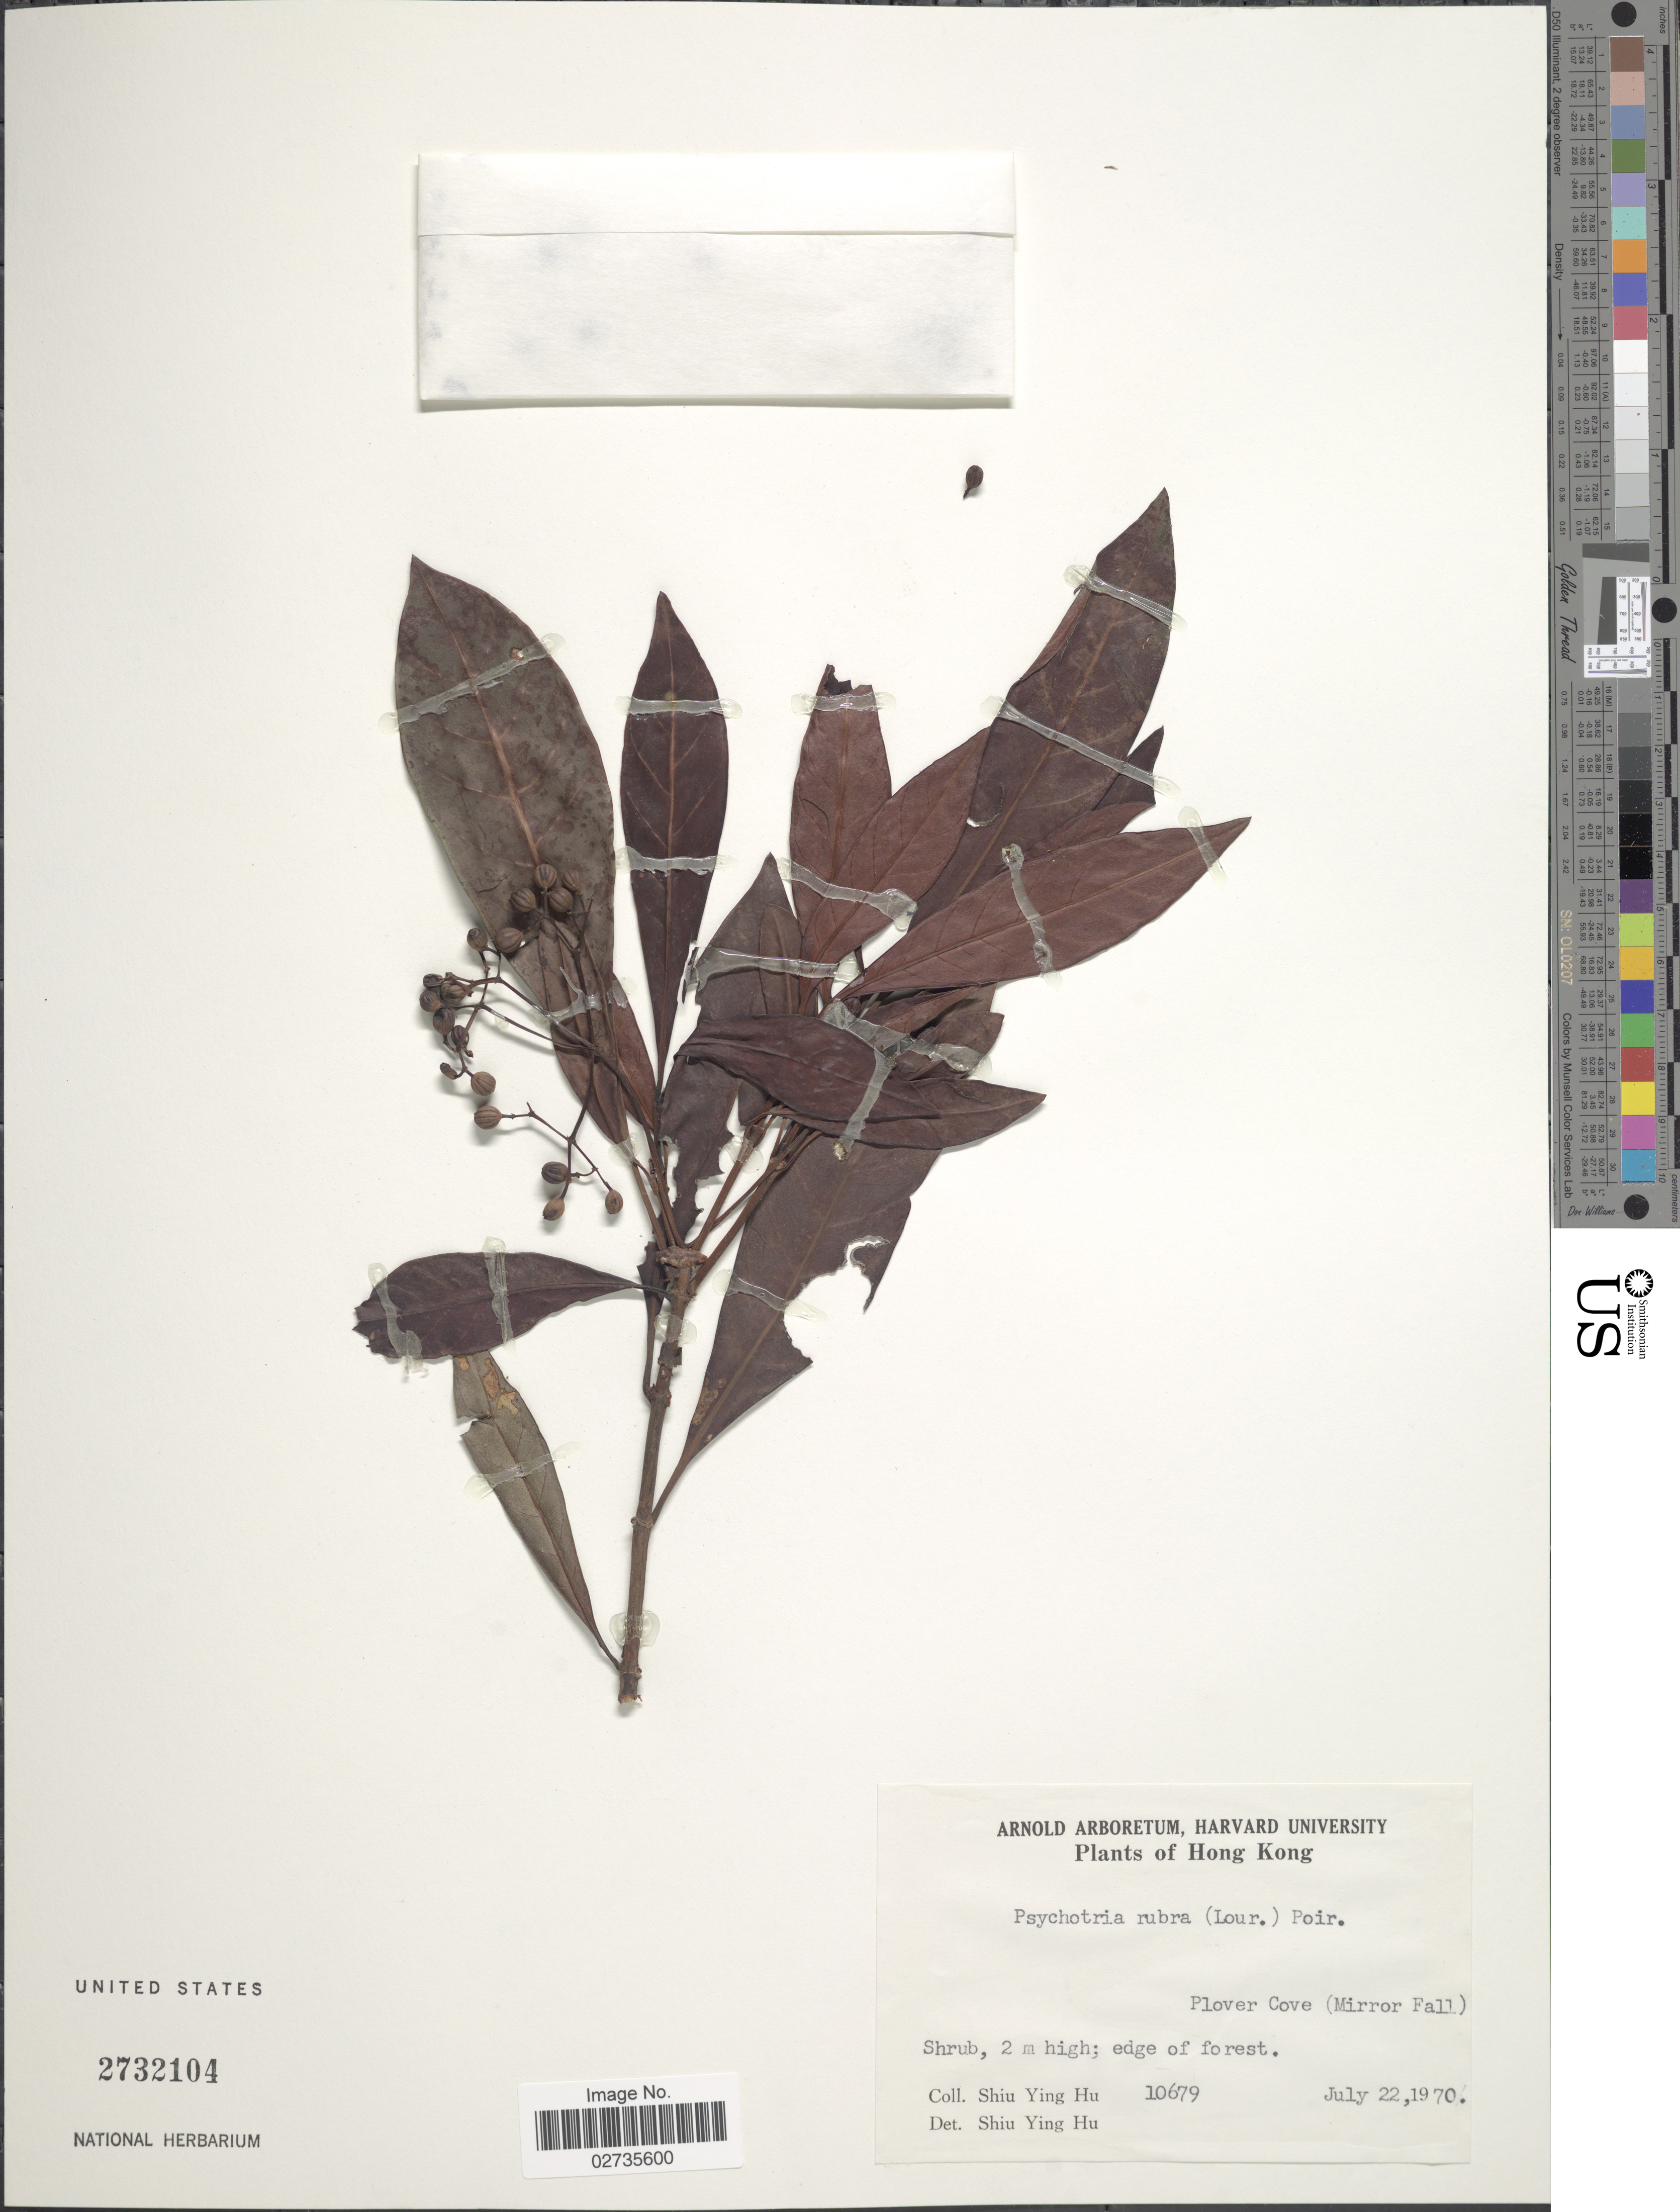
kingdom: Plantae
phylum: Tracheophyta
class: Magnoliopsida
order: Gentianales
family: Rubiaceae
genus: Psychotria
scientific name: Psychotria rubra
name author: (Lour.) Poir.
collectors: S. Y. Hu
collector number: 10679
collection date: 1970-07-22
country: China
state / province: Hong Kong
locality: Plover Cove (Mirror Fall); edge of forest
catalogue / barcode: US 2732104